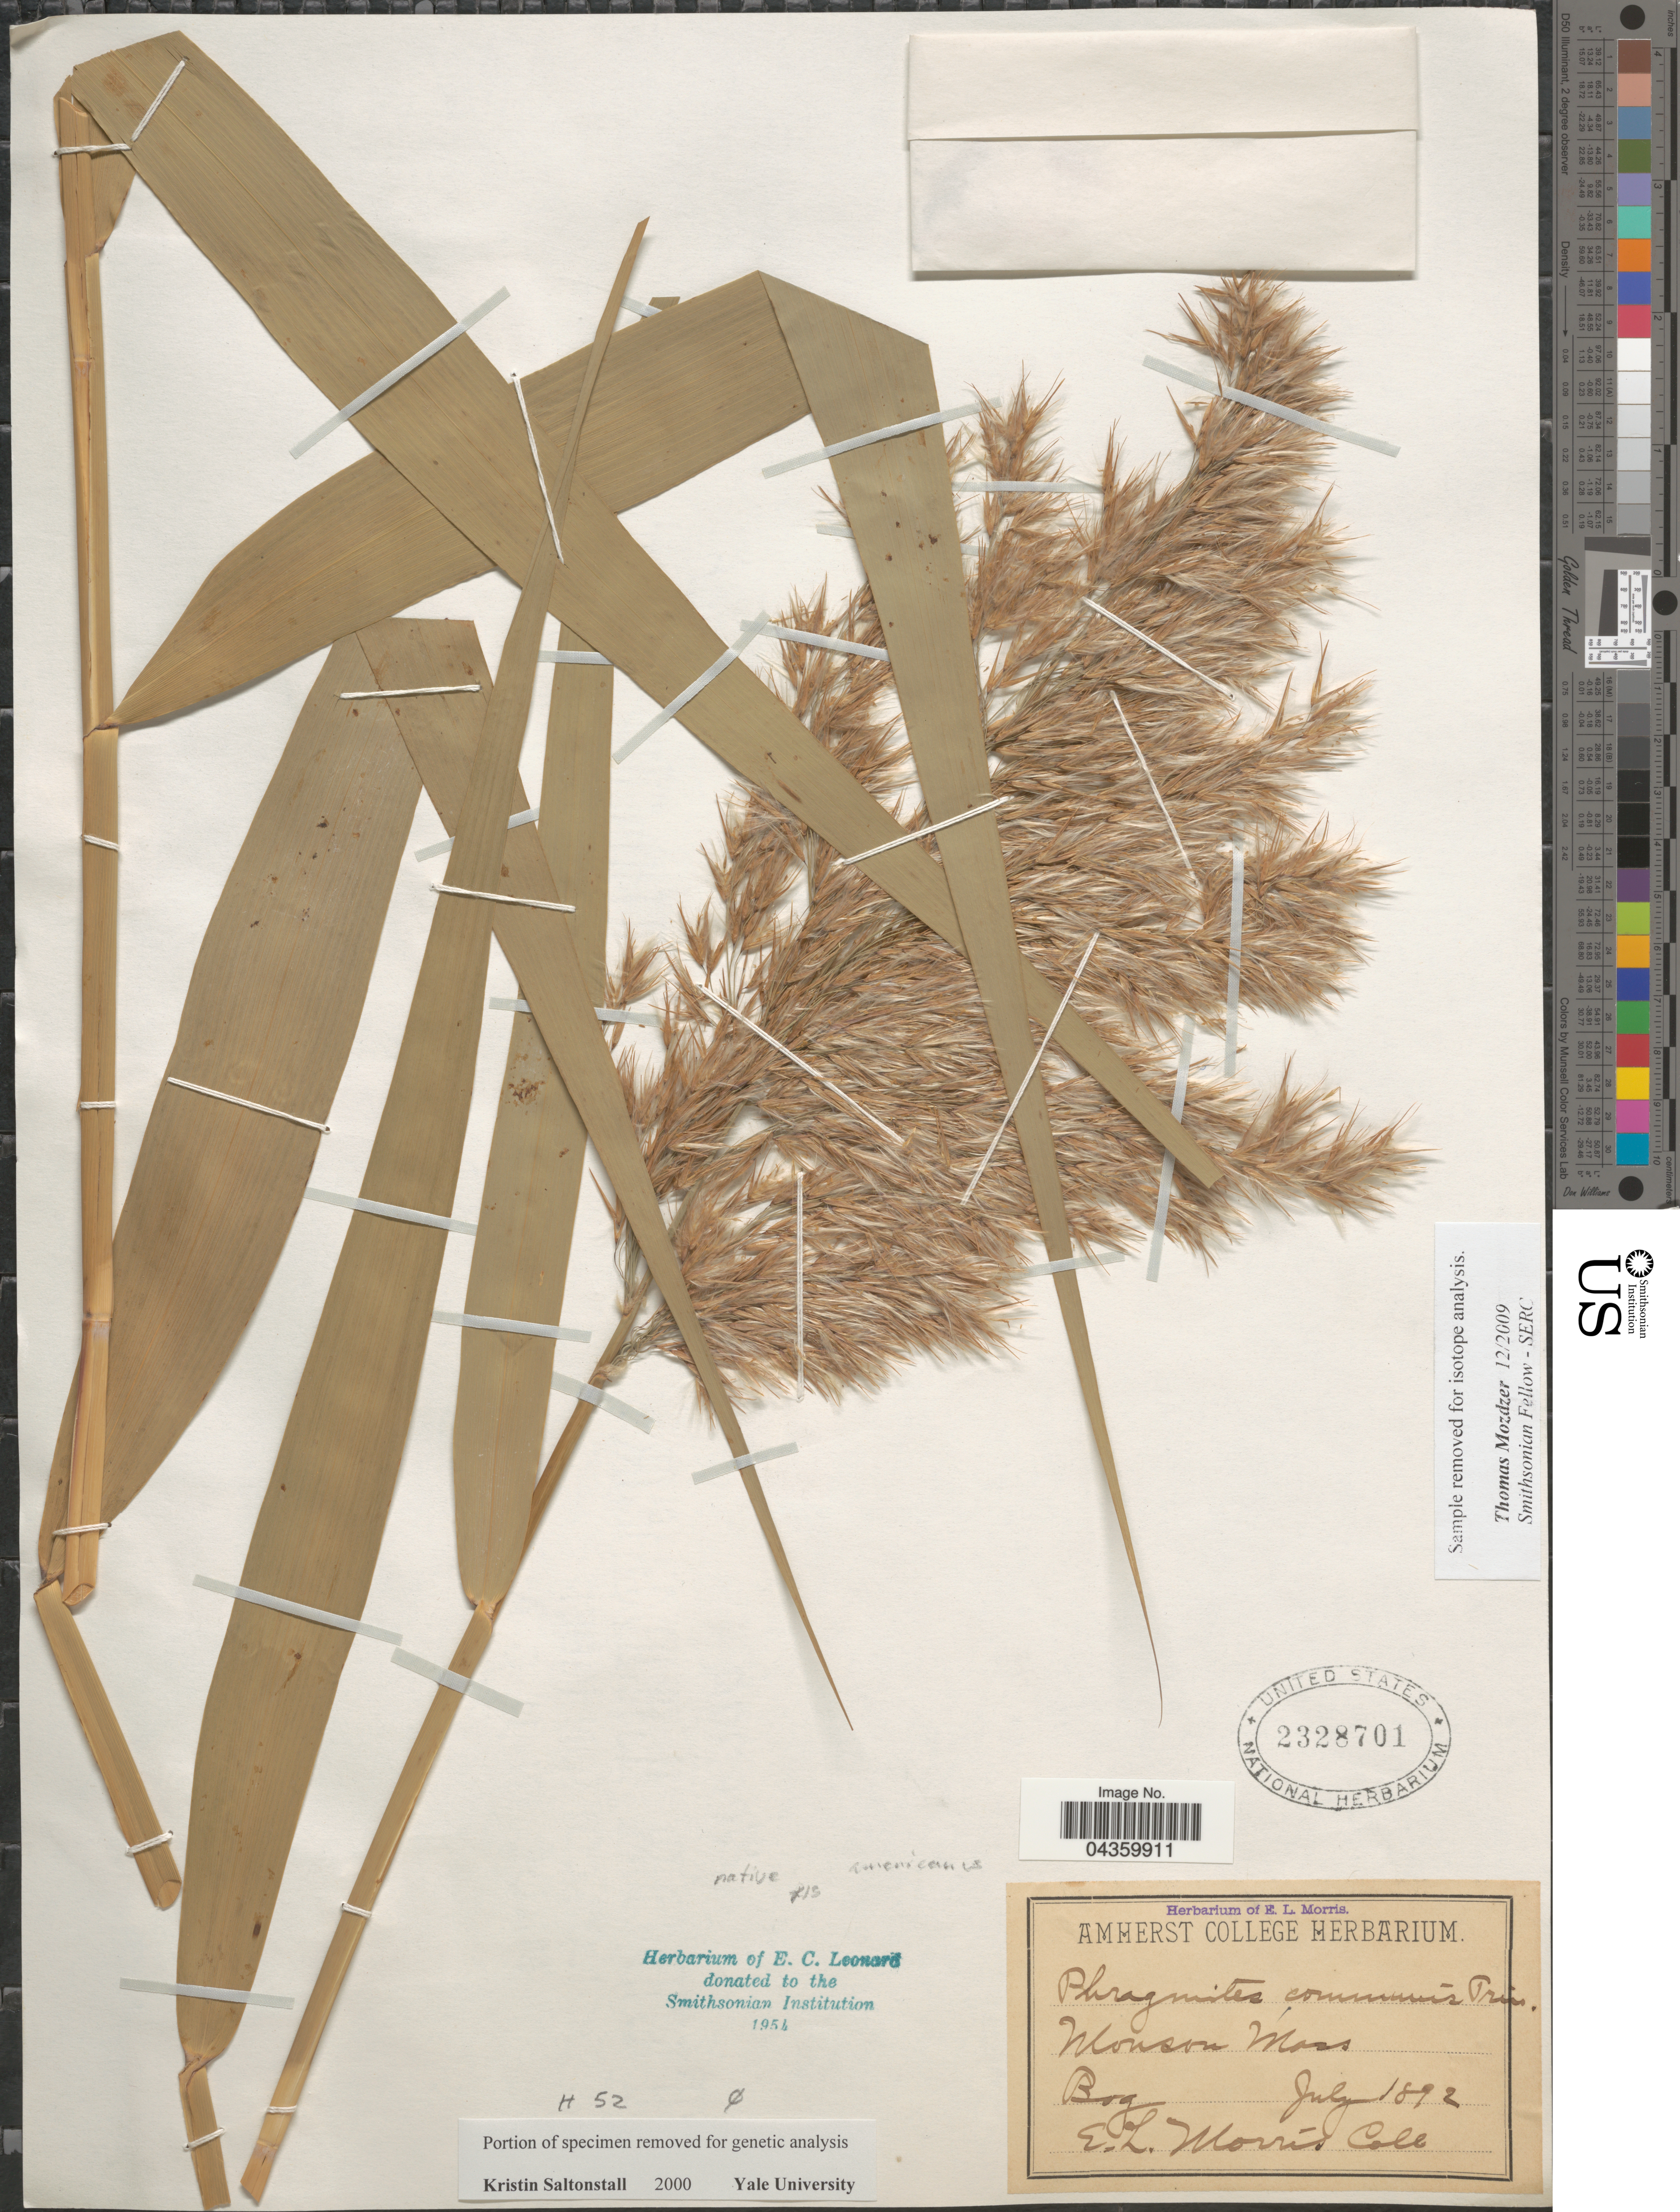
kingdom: Plantae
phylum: Tracheophyta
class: Liliopsida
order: Poales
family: Poaceae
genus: Phragmites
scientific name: Phragmites australis subsp. americanus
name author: Saltonstall & et al.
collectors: E. Morris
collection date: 1892-07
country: United States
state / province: Massachusetts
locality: Monson.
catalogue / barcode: US 2328701